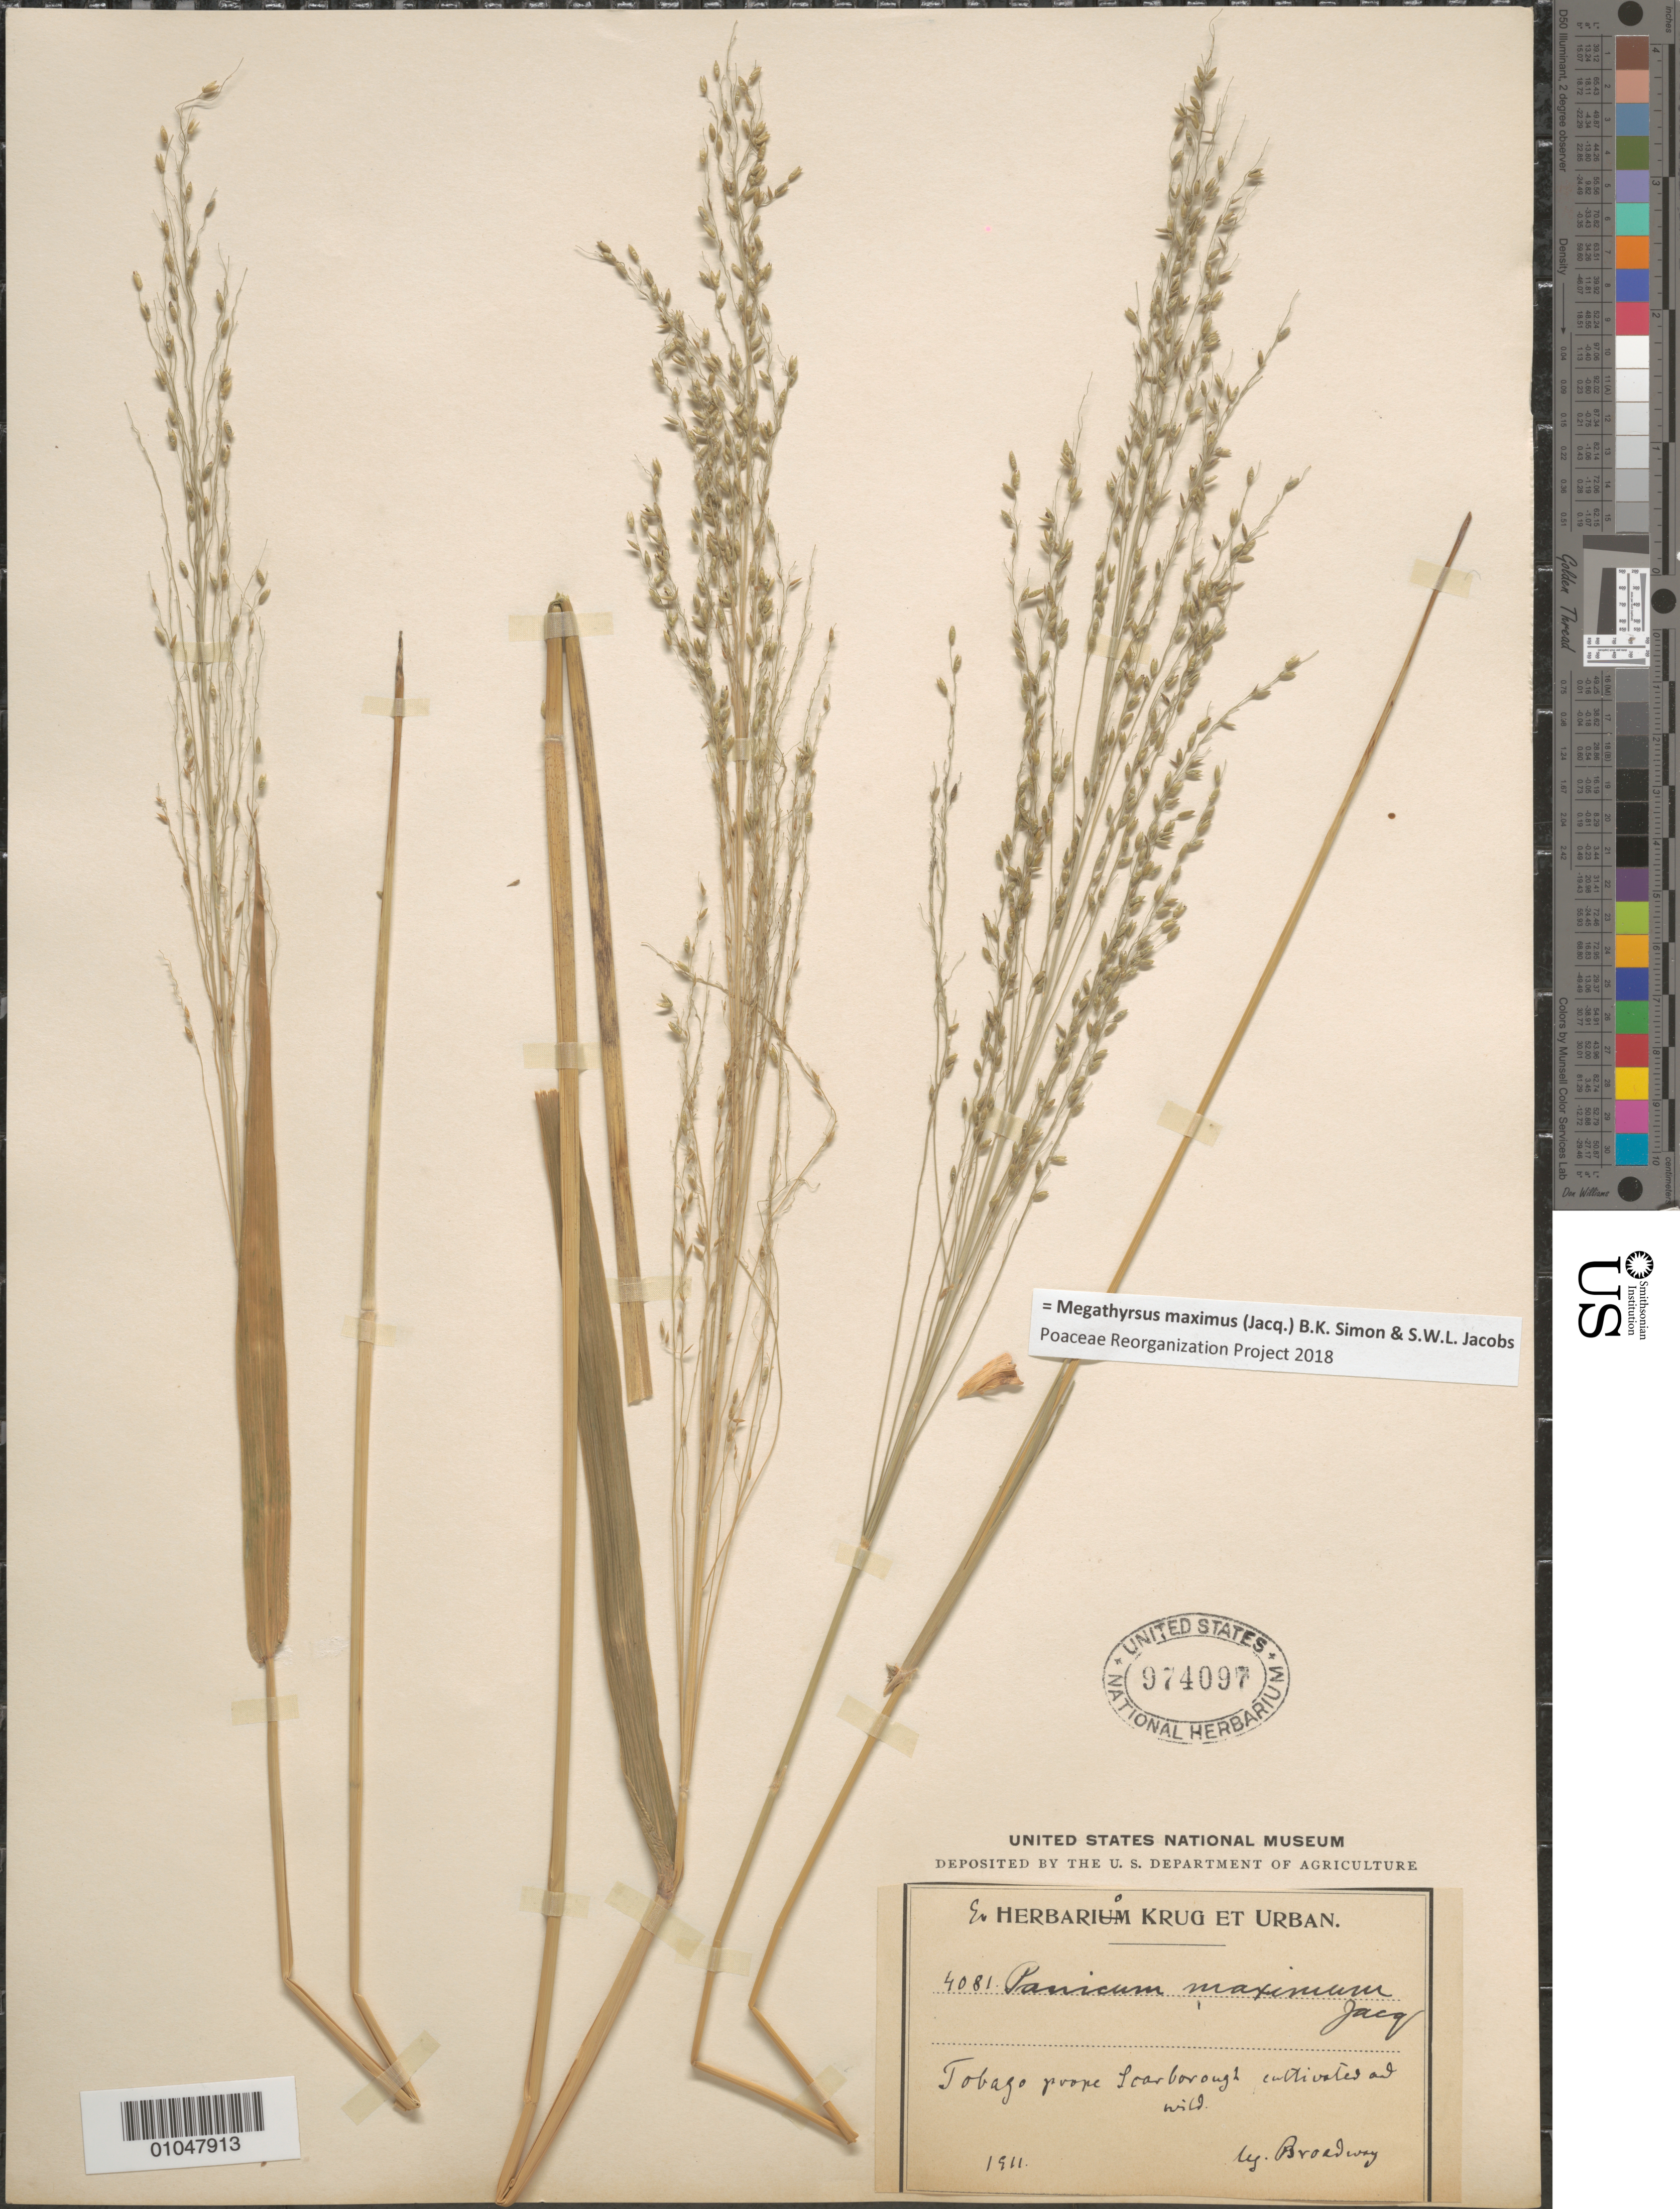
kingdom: Plantae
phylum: Tracheophyta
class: Liliopsida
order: Poales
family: Poaceae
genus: Panicum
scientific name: Panicum maximum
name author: Jacq.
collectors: -. Broadway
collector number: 4081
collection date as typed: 1911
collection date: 1911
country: Trinidad and Tobago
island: Tobago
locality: Scarborough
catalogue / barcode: US 974097